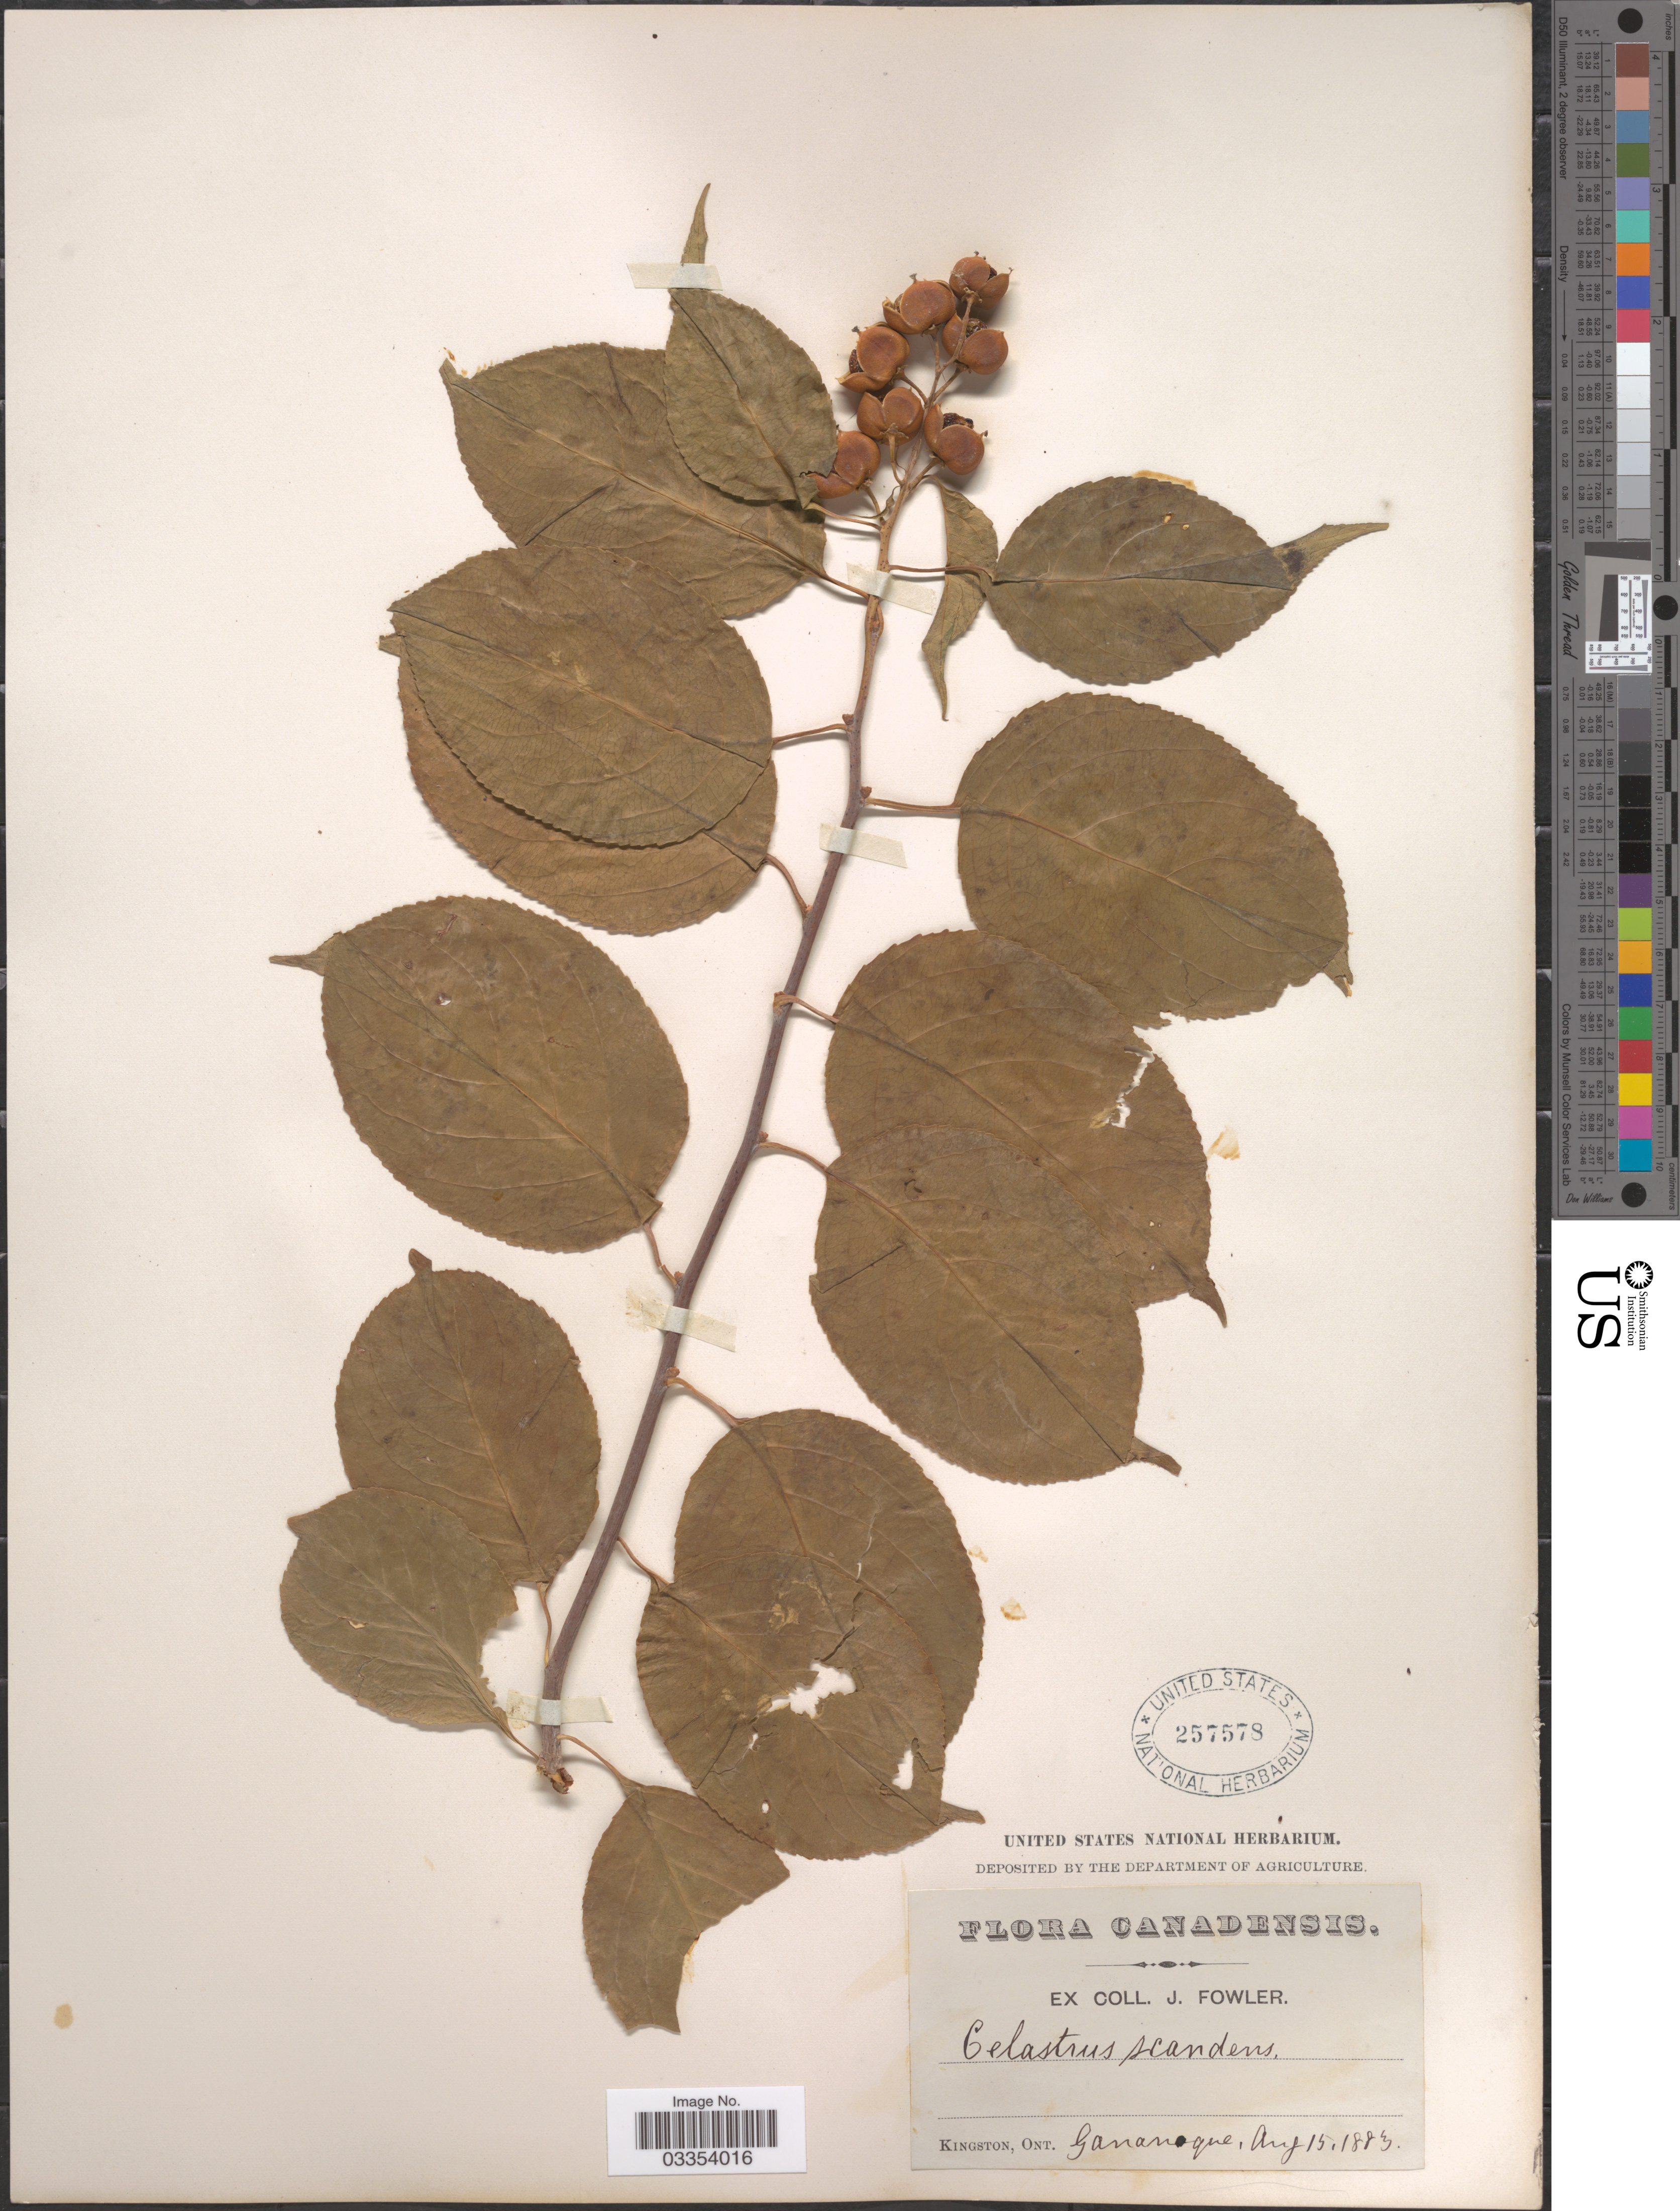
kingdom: Plantae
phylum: Tracheophyta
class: Magnoliopsida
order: Celastrales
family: Celastraceae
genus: Celastrus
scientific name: Celastrus scandens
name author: L.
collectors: J. Fowler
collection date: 1883-08-15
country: Canada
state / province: Ontario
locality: Kingston. Gananoque.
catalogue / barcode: US 257578